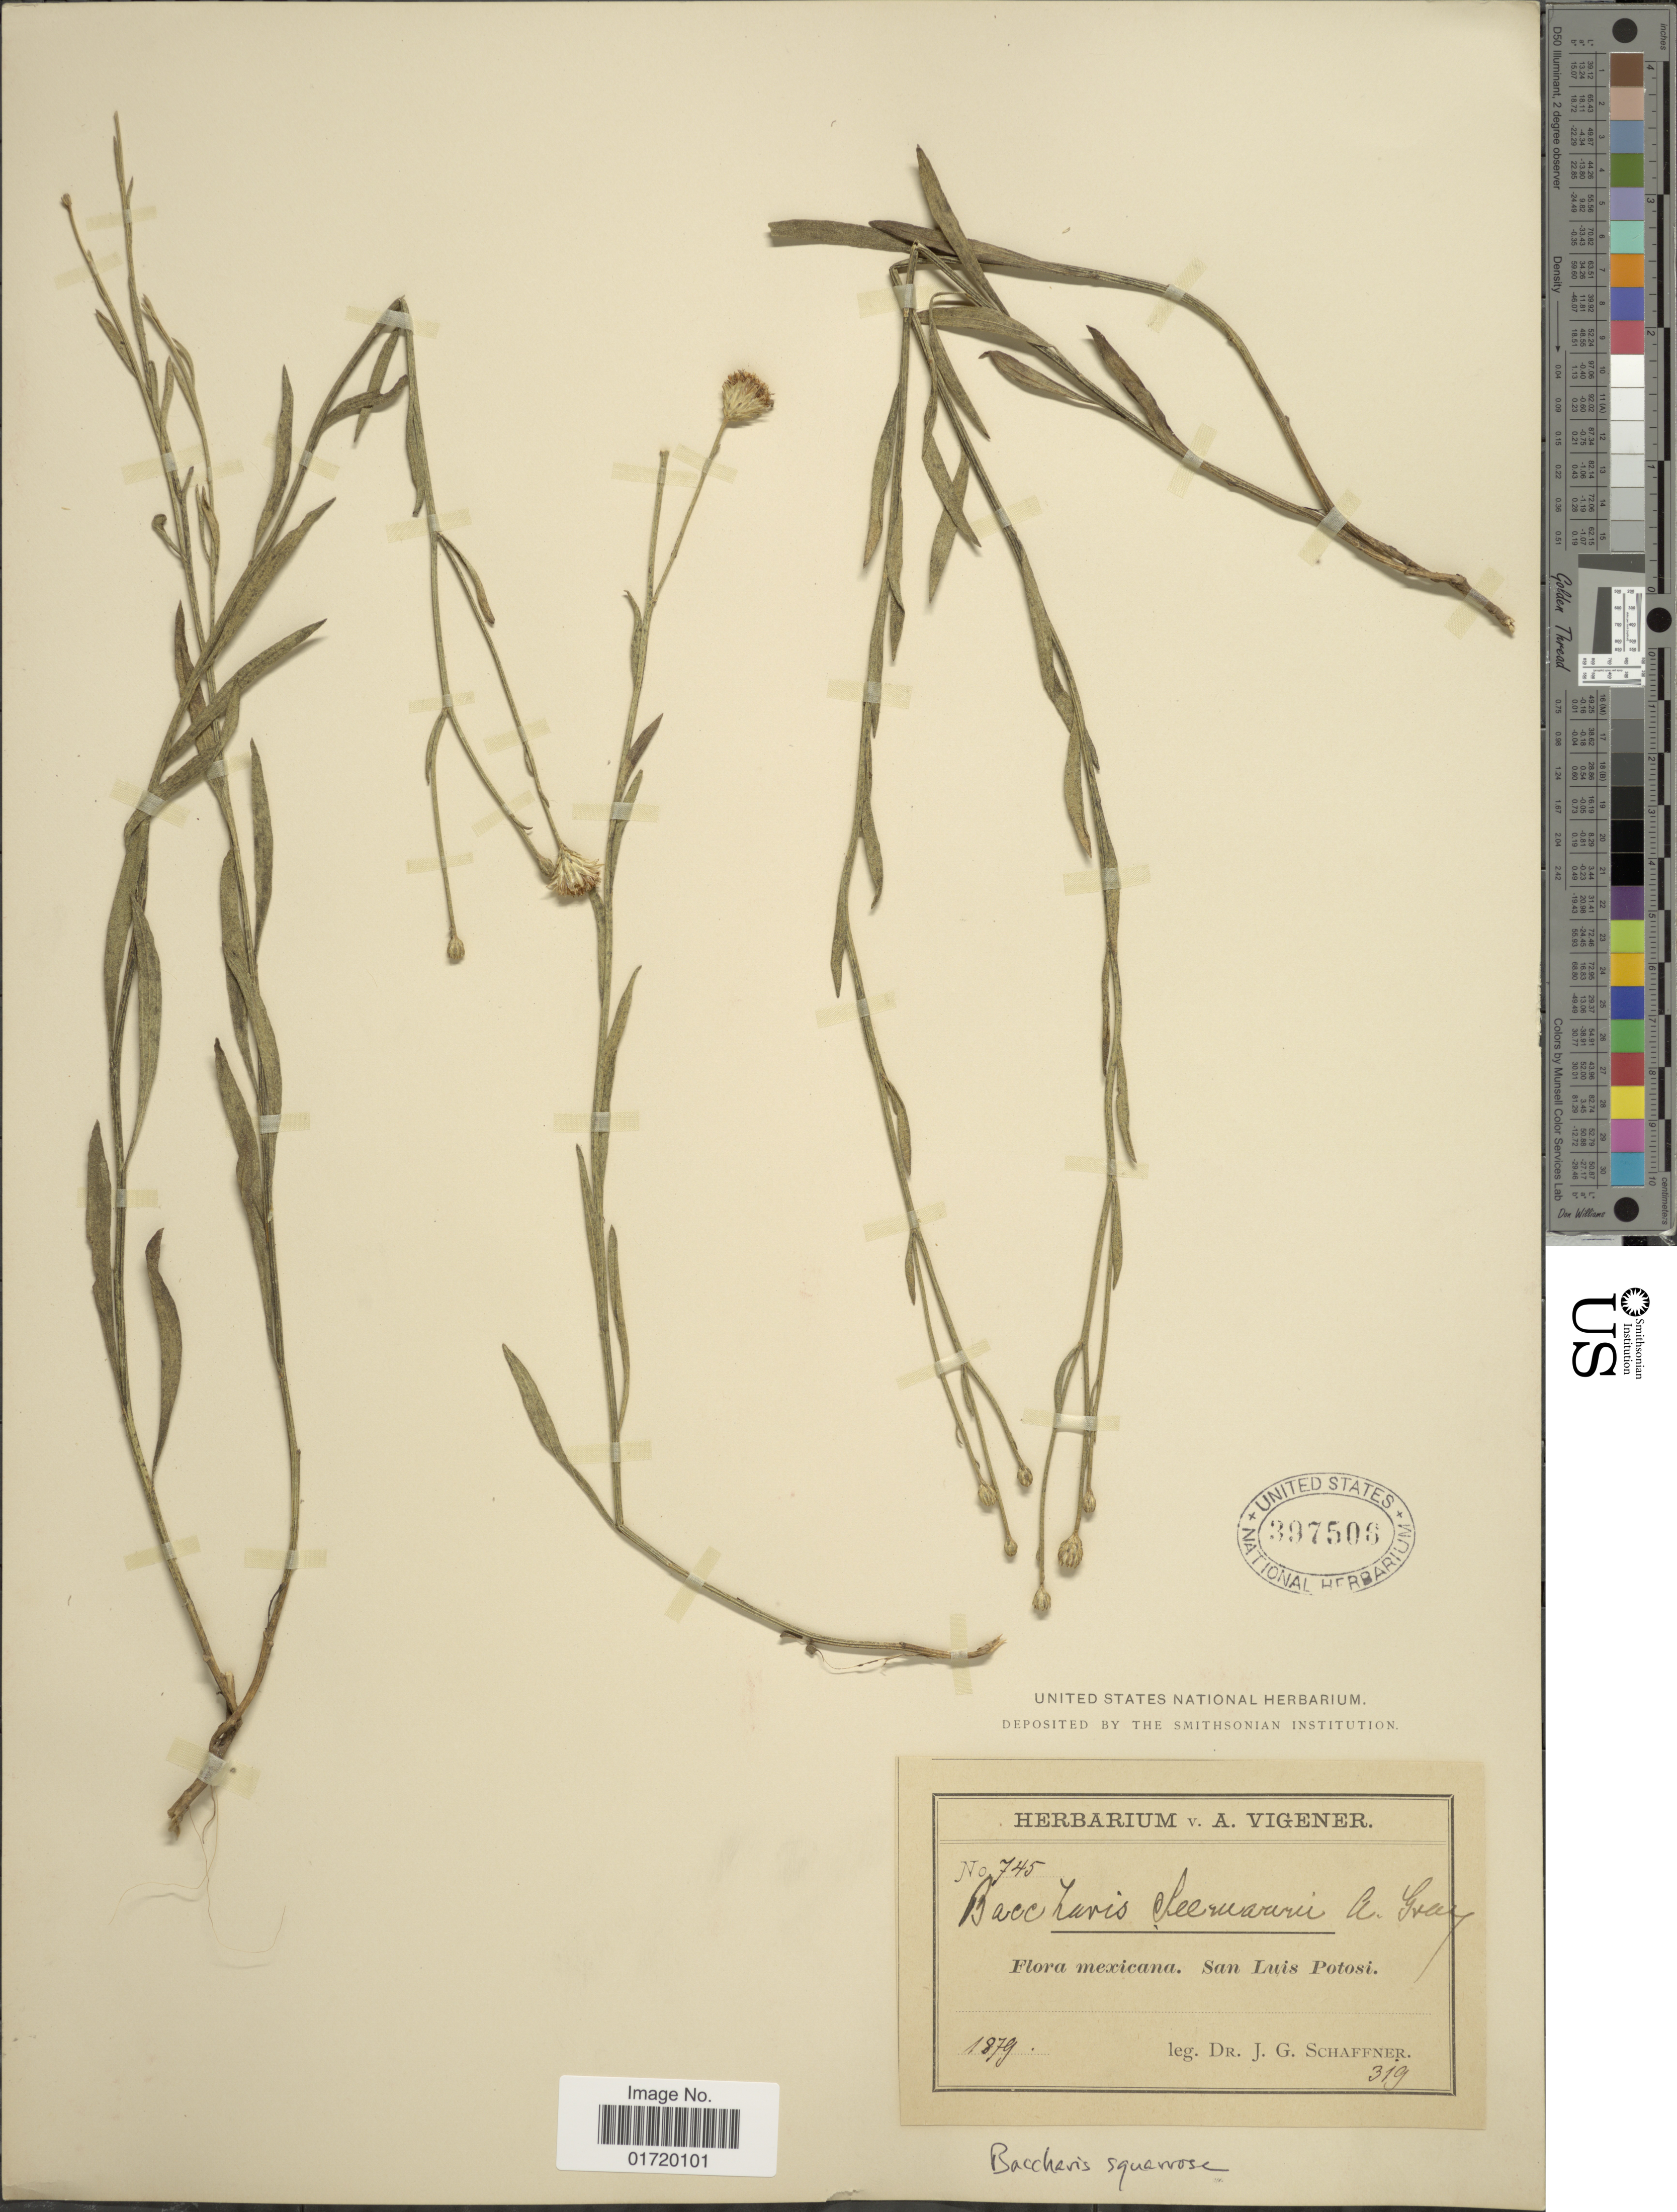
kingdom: Plantae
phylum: Tracheophyta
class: Magnoliopsida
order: Asterales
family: Asteraceae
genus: Baccharis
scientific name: Baccharis squarrosa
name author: Baker in Mart.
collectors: J. G. Schaffner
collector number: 745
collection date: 1879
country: Mexico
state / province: San Luis Potosí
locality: Mexicana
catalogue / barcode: US 397506